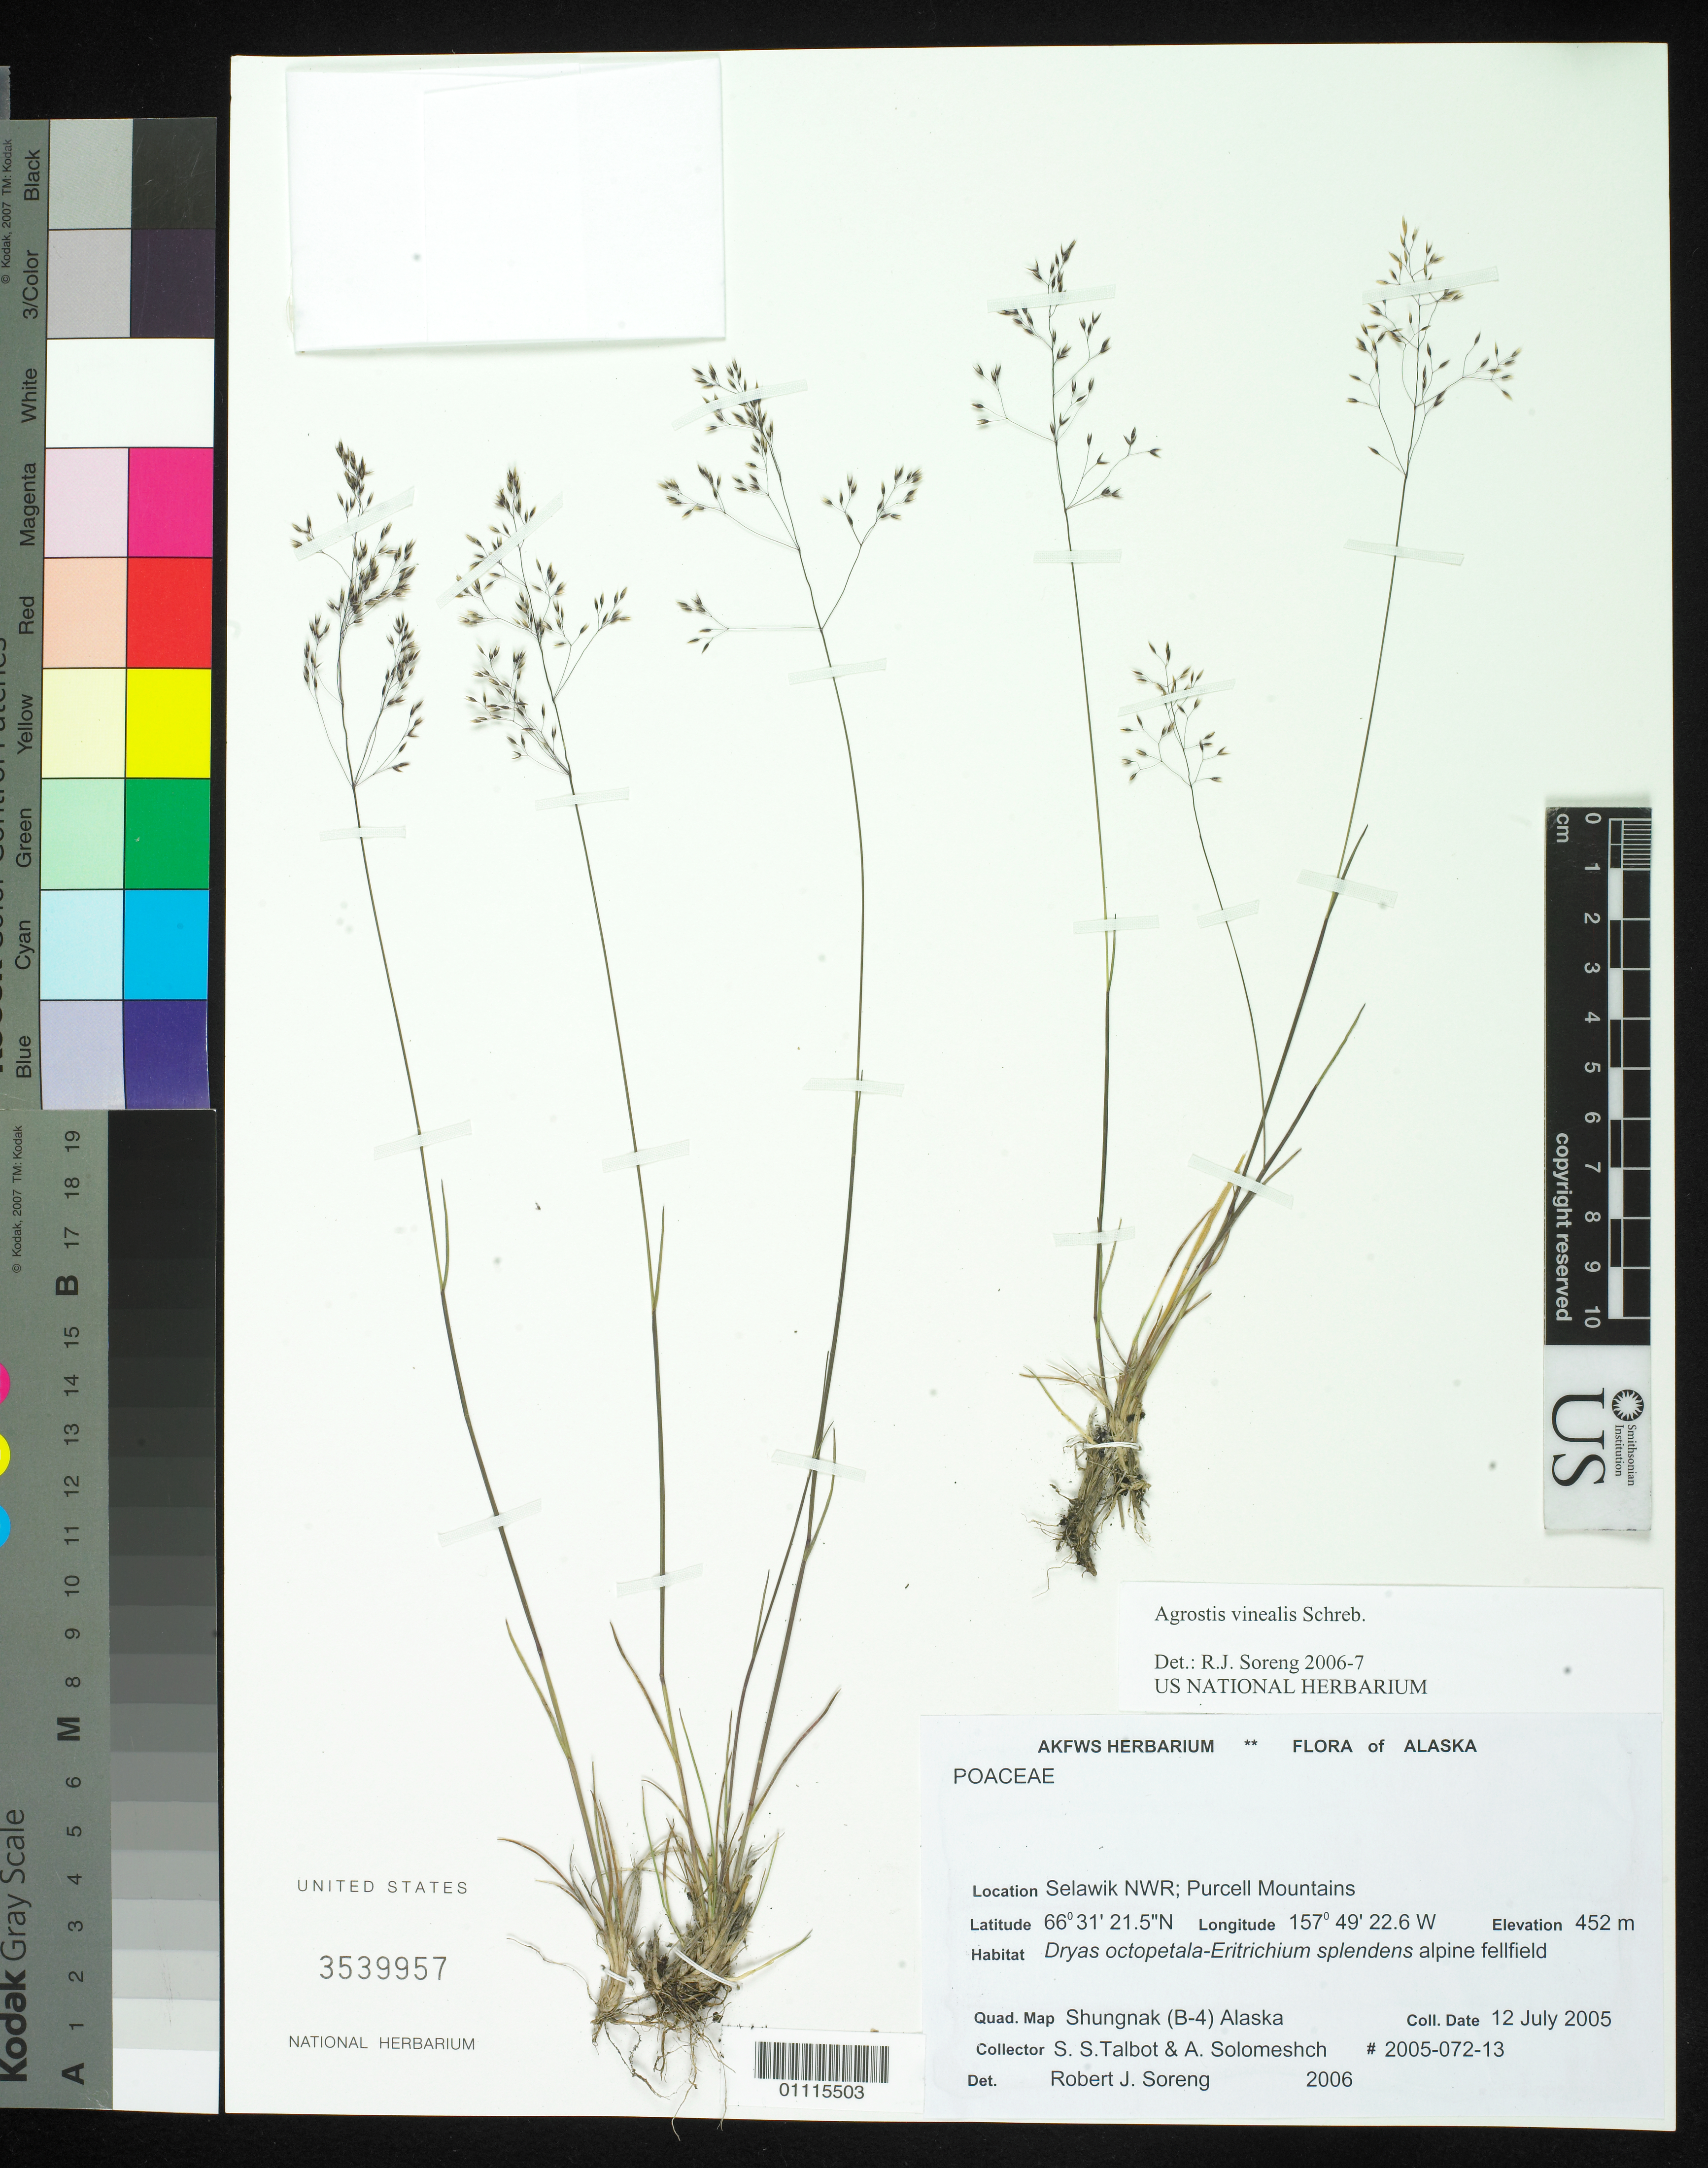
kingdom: Plantae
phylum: Tracheophyta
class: Liliopsida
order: Poales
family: Poaceae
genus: Agrostis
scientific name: Agrostis vinealis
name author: Schreb.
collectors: S. S. Talbot & A. Solomeshch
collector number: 2005-072-13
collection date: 2005-07-12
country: United States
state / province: Alaska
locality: Selawik NWR; Purcell Mountains.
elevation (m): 452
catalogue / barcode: US 3539957